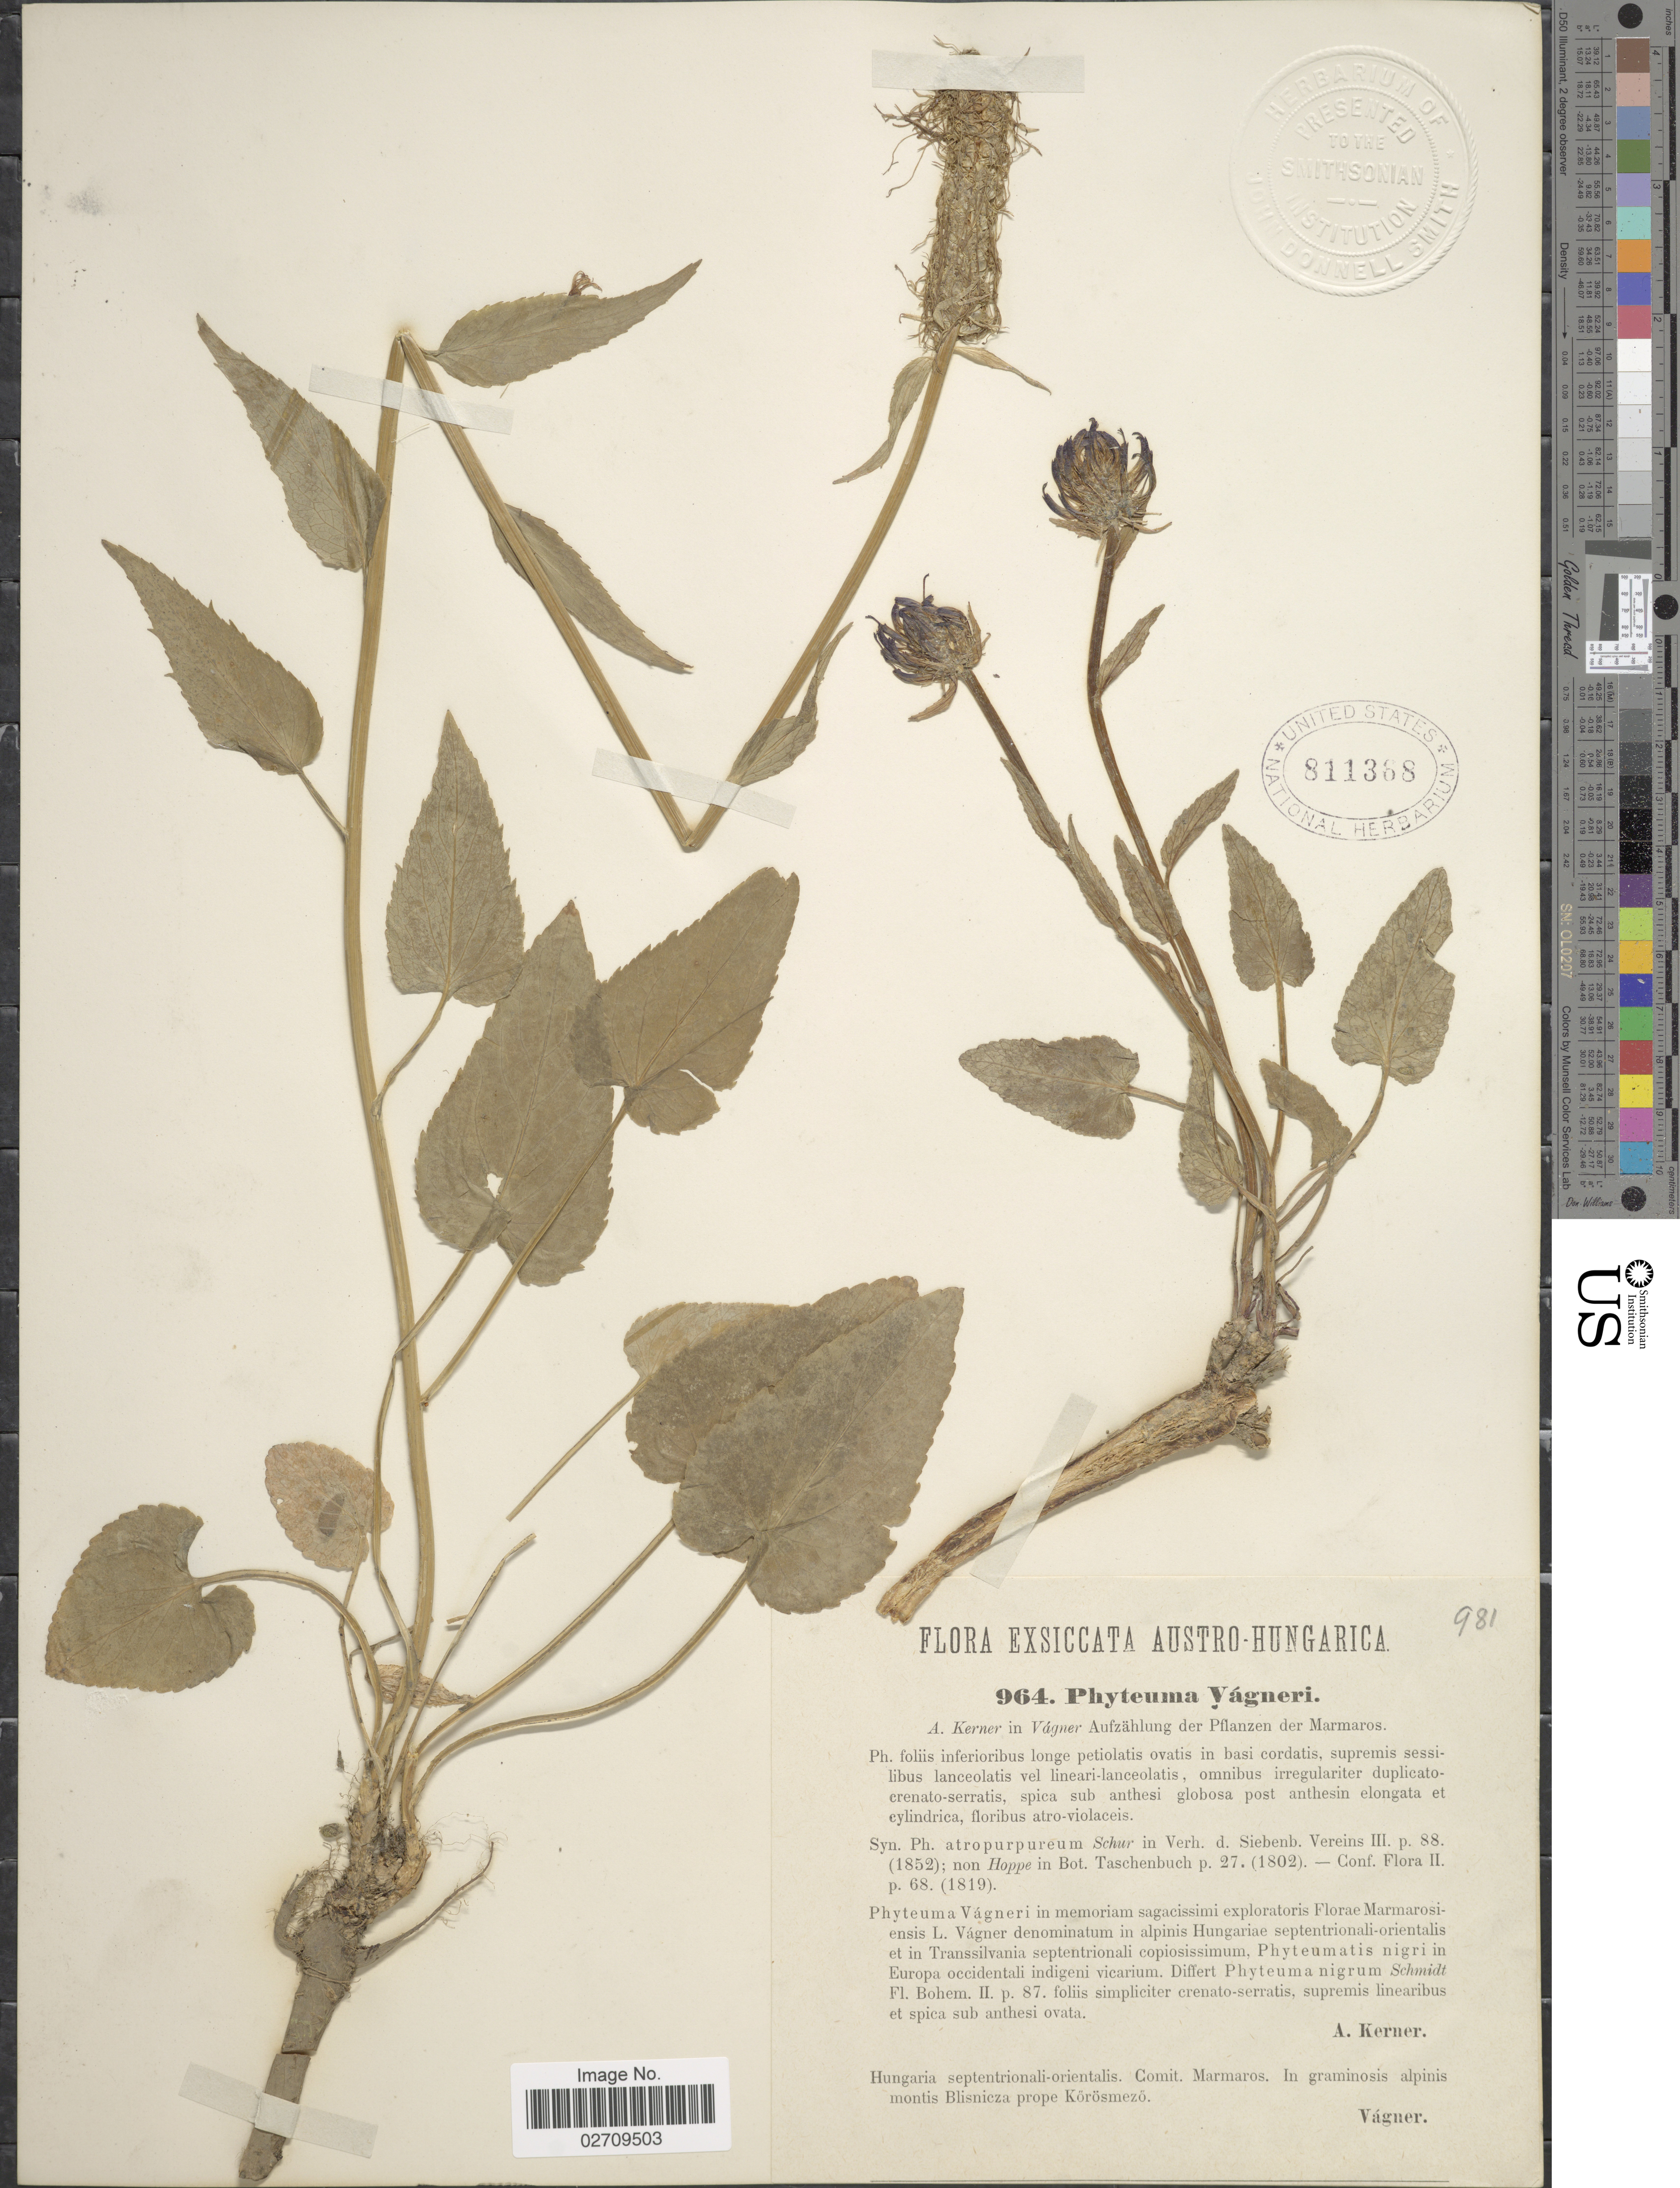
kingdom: Plantae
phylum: Tracheophyta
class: Magnoliopsida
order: Asterales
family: Campanulaceae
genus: Phyteuma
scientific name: Phyteuma vagneri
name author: A. Kern.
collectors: A. Kerner & Vágner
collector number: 981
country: Hungary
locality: Hungaria septentrionali-orientalis. Comit. Marmaros. In graminosis alpinis montis Blisnicza prope Korosmezo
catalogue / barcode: US 811368